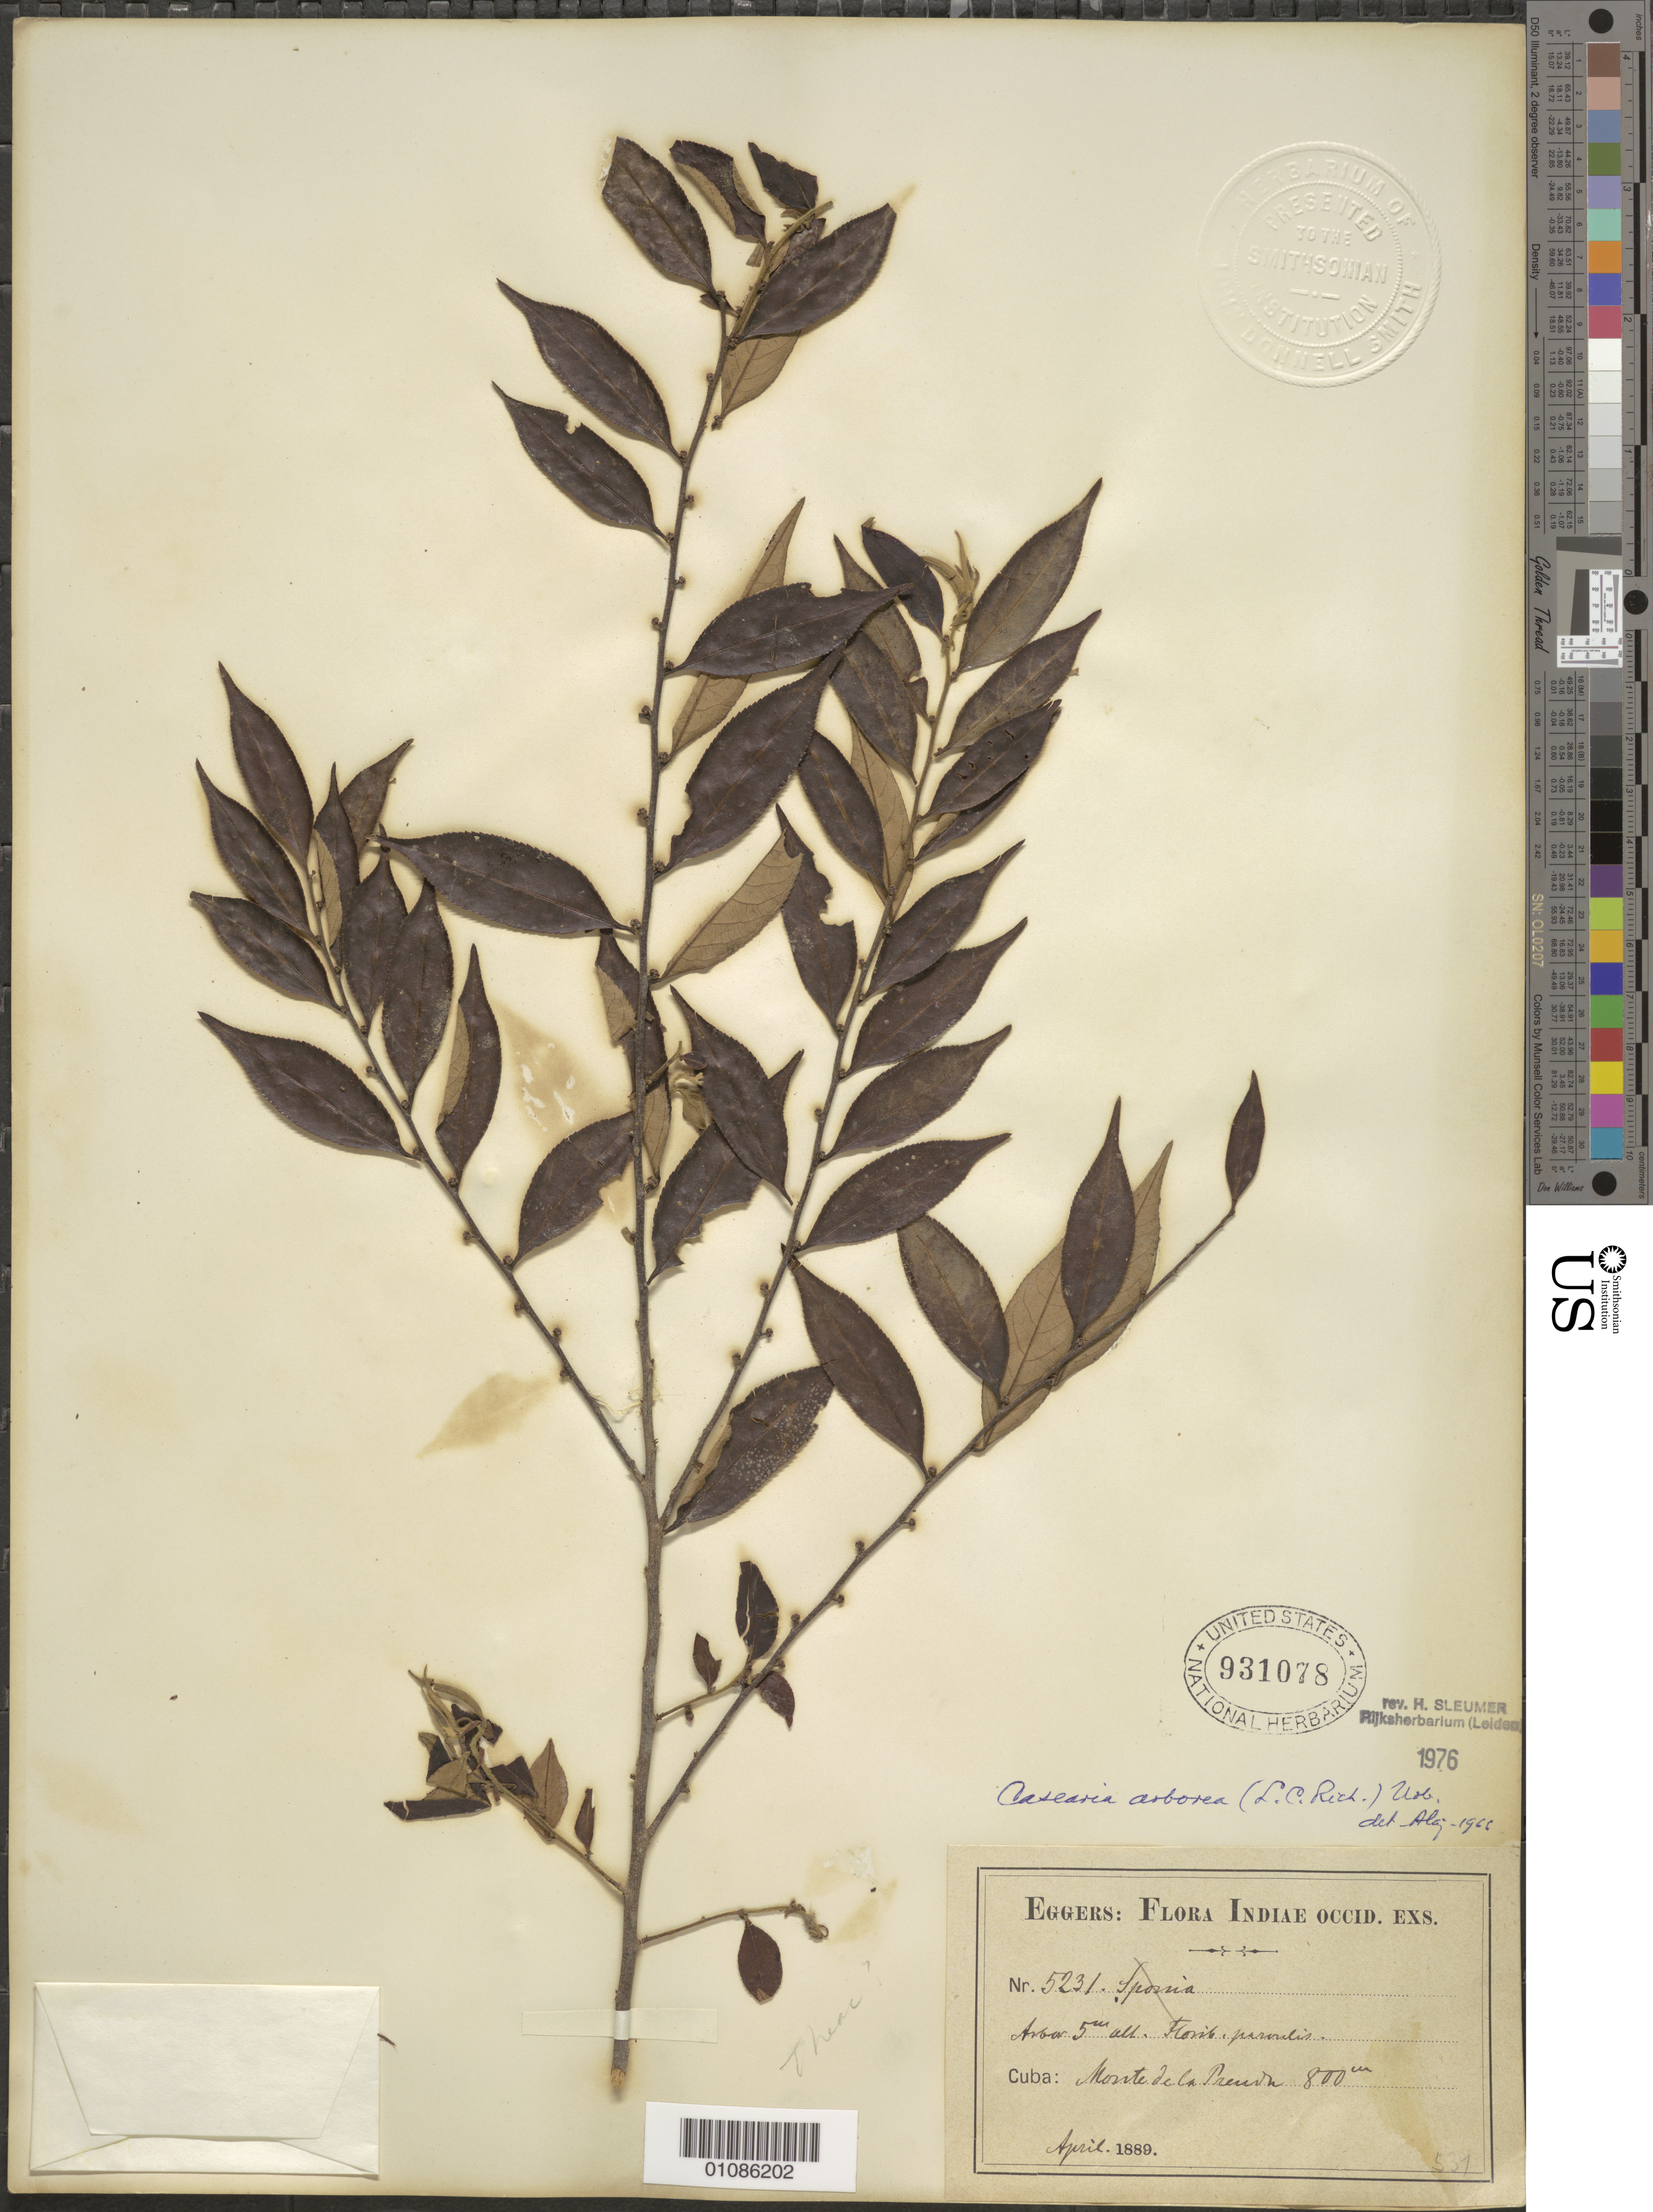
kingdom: Plantae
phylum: Tracheophyta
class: Magnoliopsida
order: Malpighiales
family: Salicaceae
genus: Casearia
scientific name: Casearia arborea subsp. arborea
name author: (Rich.) Urb.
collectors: H. F. A. von Eggers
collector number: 5231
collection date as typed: Apr 1889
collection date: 1889-04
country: Cuba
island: Cuba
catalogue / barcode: US 931078